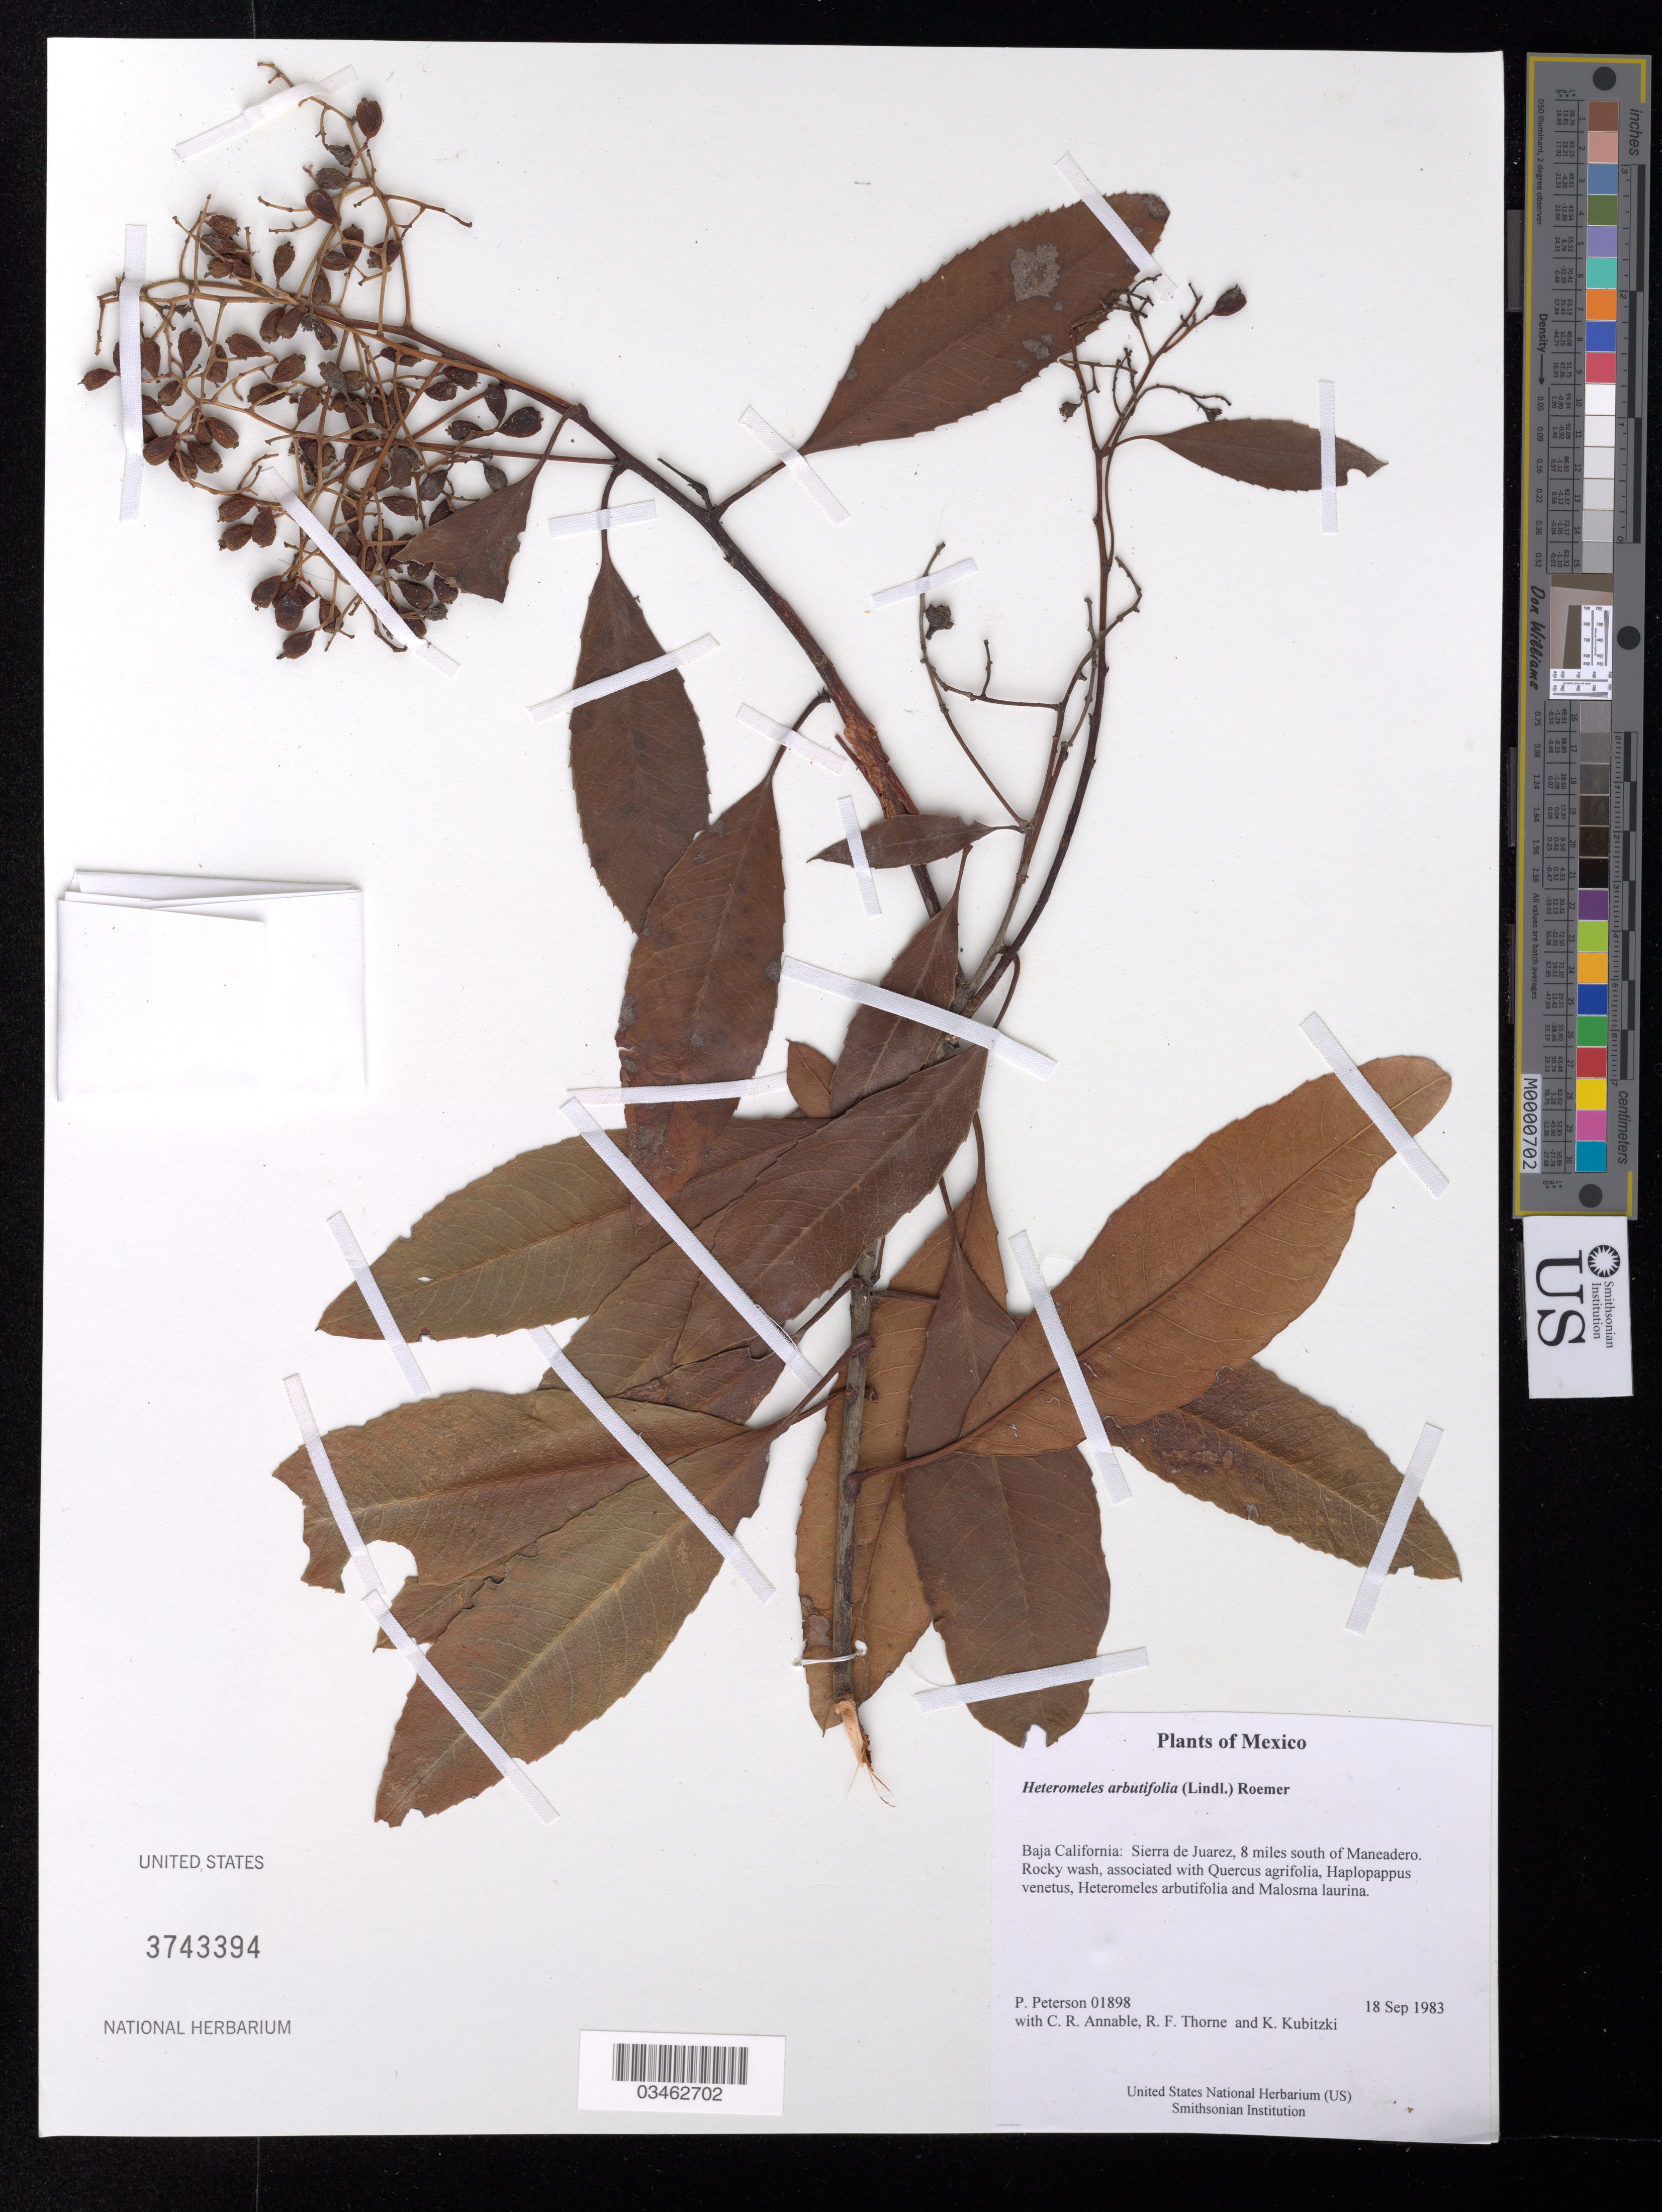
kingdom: Plantae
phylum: Tracheophyta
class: Magnoliopsida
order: Rosales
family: Rosaceae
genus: Heteromeles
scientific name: Heteromeles arbutifolia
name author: (Lindl.) Roemer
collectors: P. M. Peterson, C. R. Annable, R. F. Thorne & K. Kubitzki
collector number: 01898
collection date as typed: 18 Sep 1983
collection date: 1983-09-18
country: Mexico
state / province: Baja California Norte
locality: Sierra de Juarez, 8 miles south of Maneadero.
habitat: Rocky wash, associated with Quercus agrifolia, Haplopappus venetus, Heteromeles arbutifolia and Malosma laurina.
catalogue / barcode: US 3743394